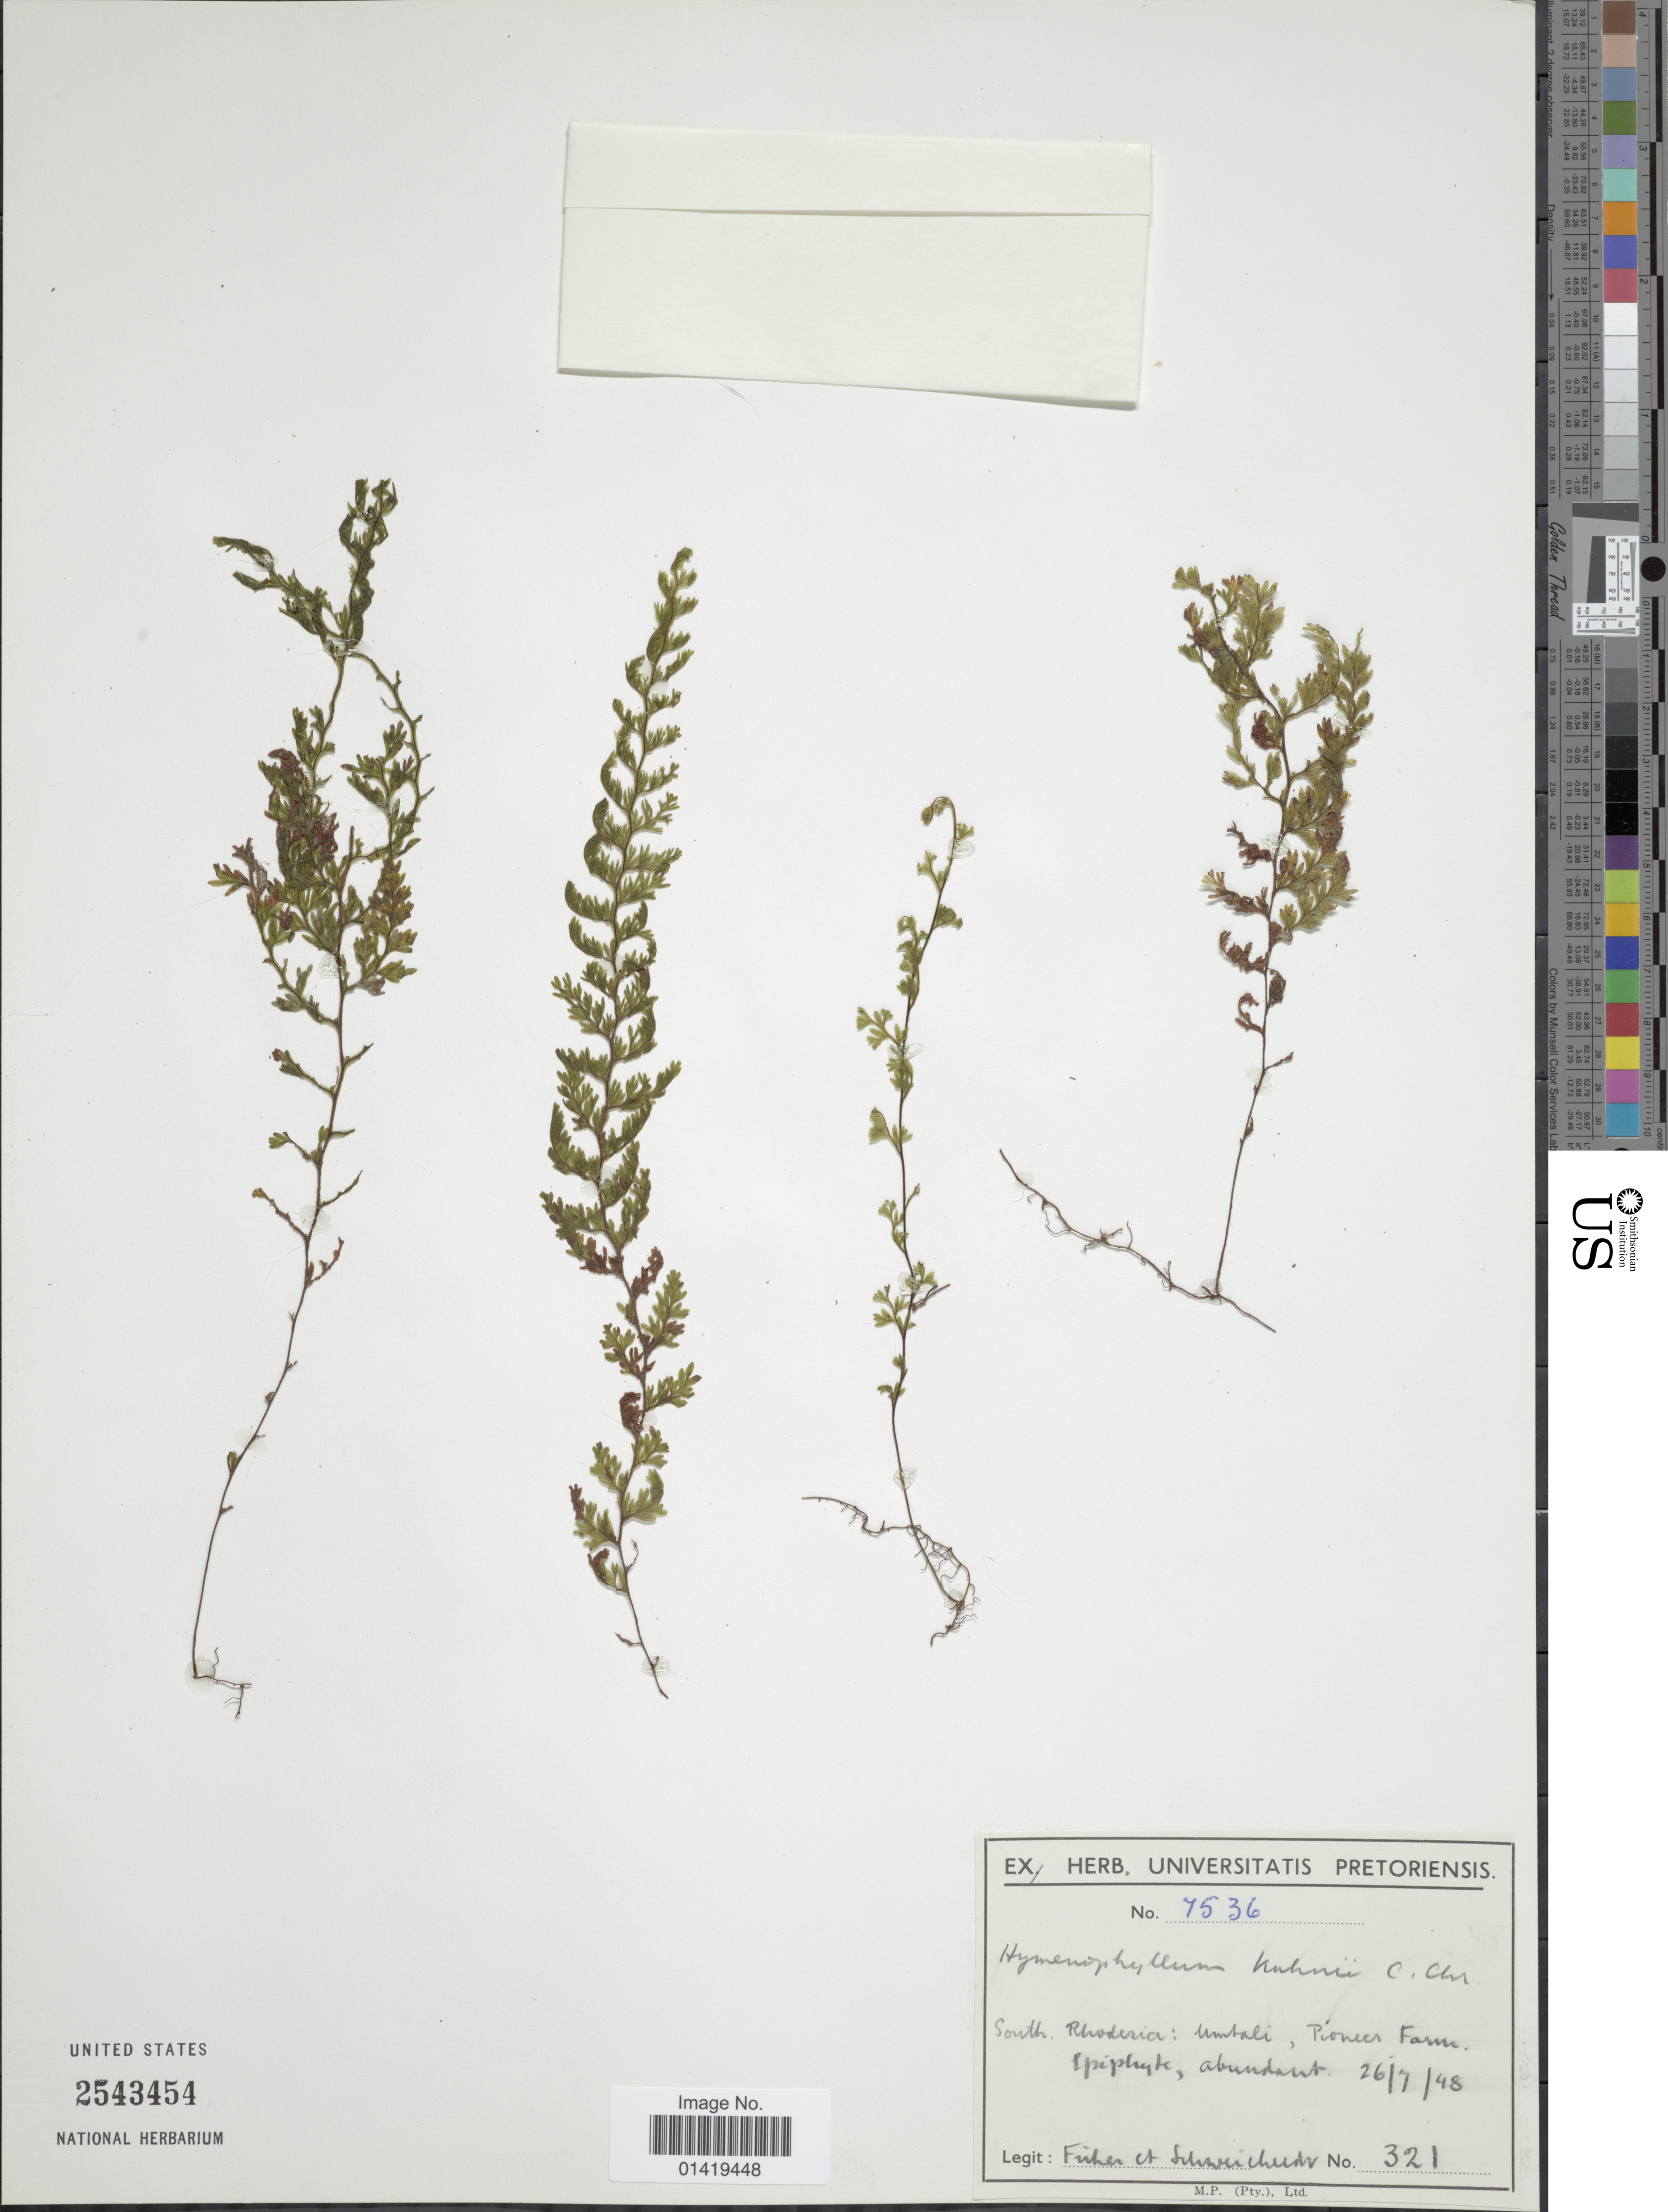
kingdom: Plantae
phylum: Tracheophyta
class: Polypodiopsida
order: Hymenophyllales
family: Hymenophyllaceae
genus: Hymenophyllum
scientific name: Hymenophyllum kuhnii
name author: C. Chr.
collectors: -- Fisher & -. Schweickerdt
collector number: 321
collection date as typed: Transcribed d/m/y: 26/7/48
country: Zimbabwe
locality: South Rhodesia Umtali Pioneer Farm.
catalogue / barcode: US 2543454